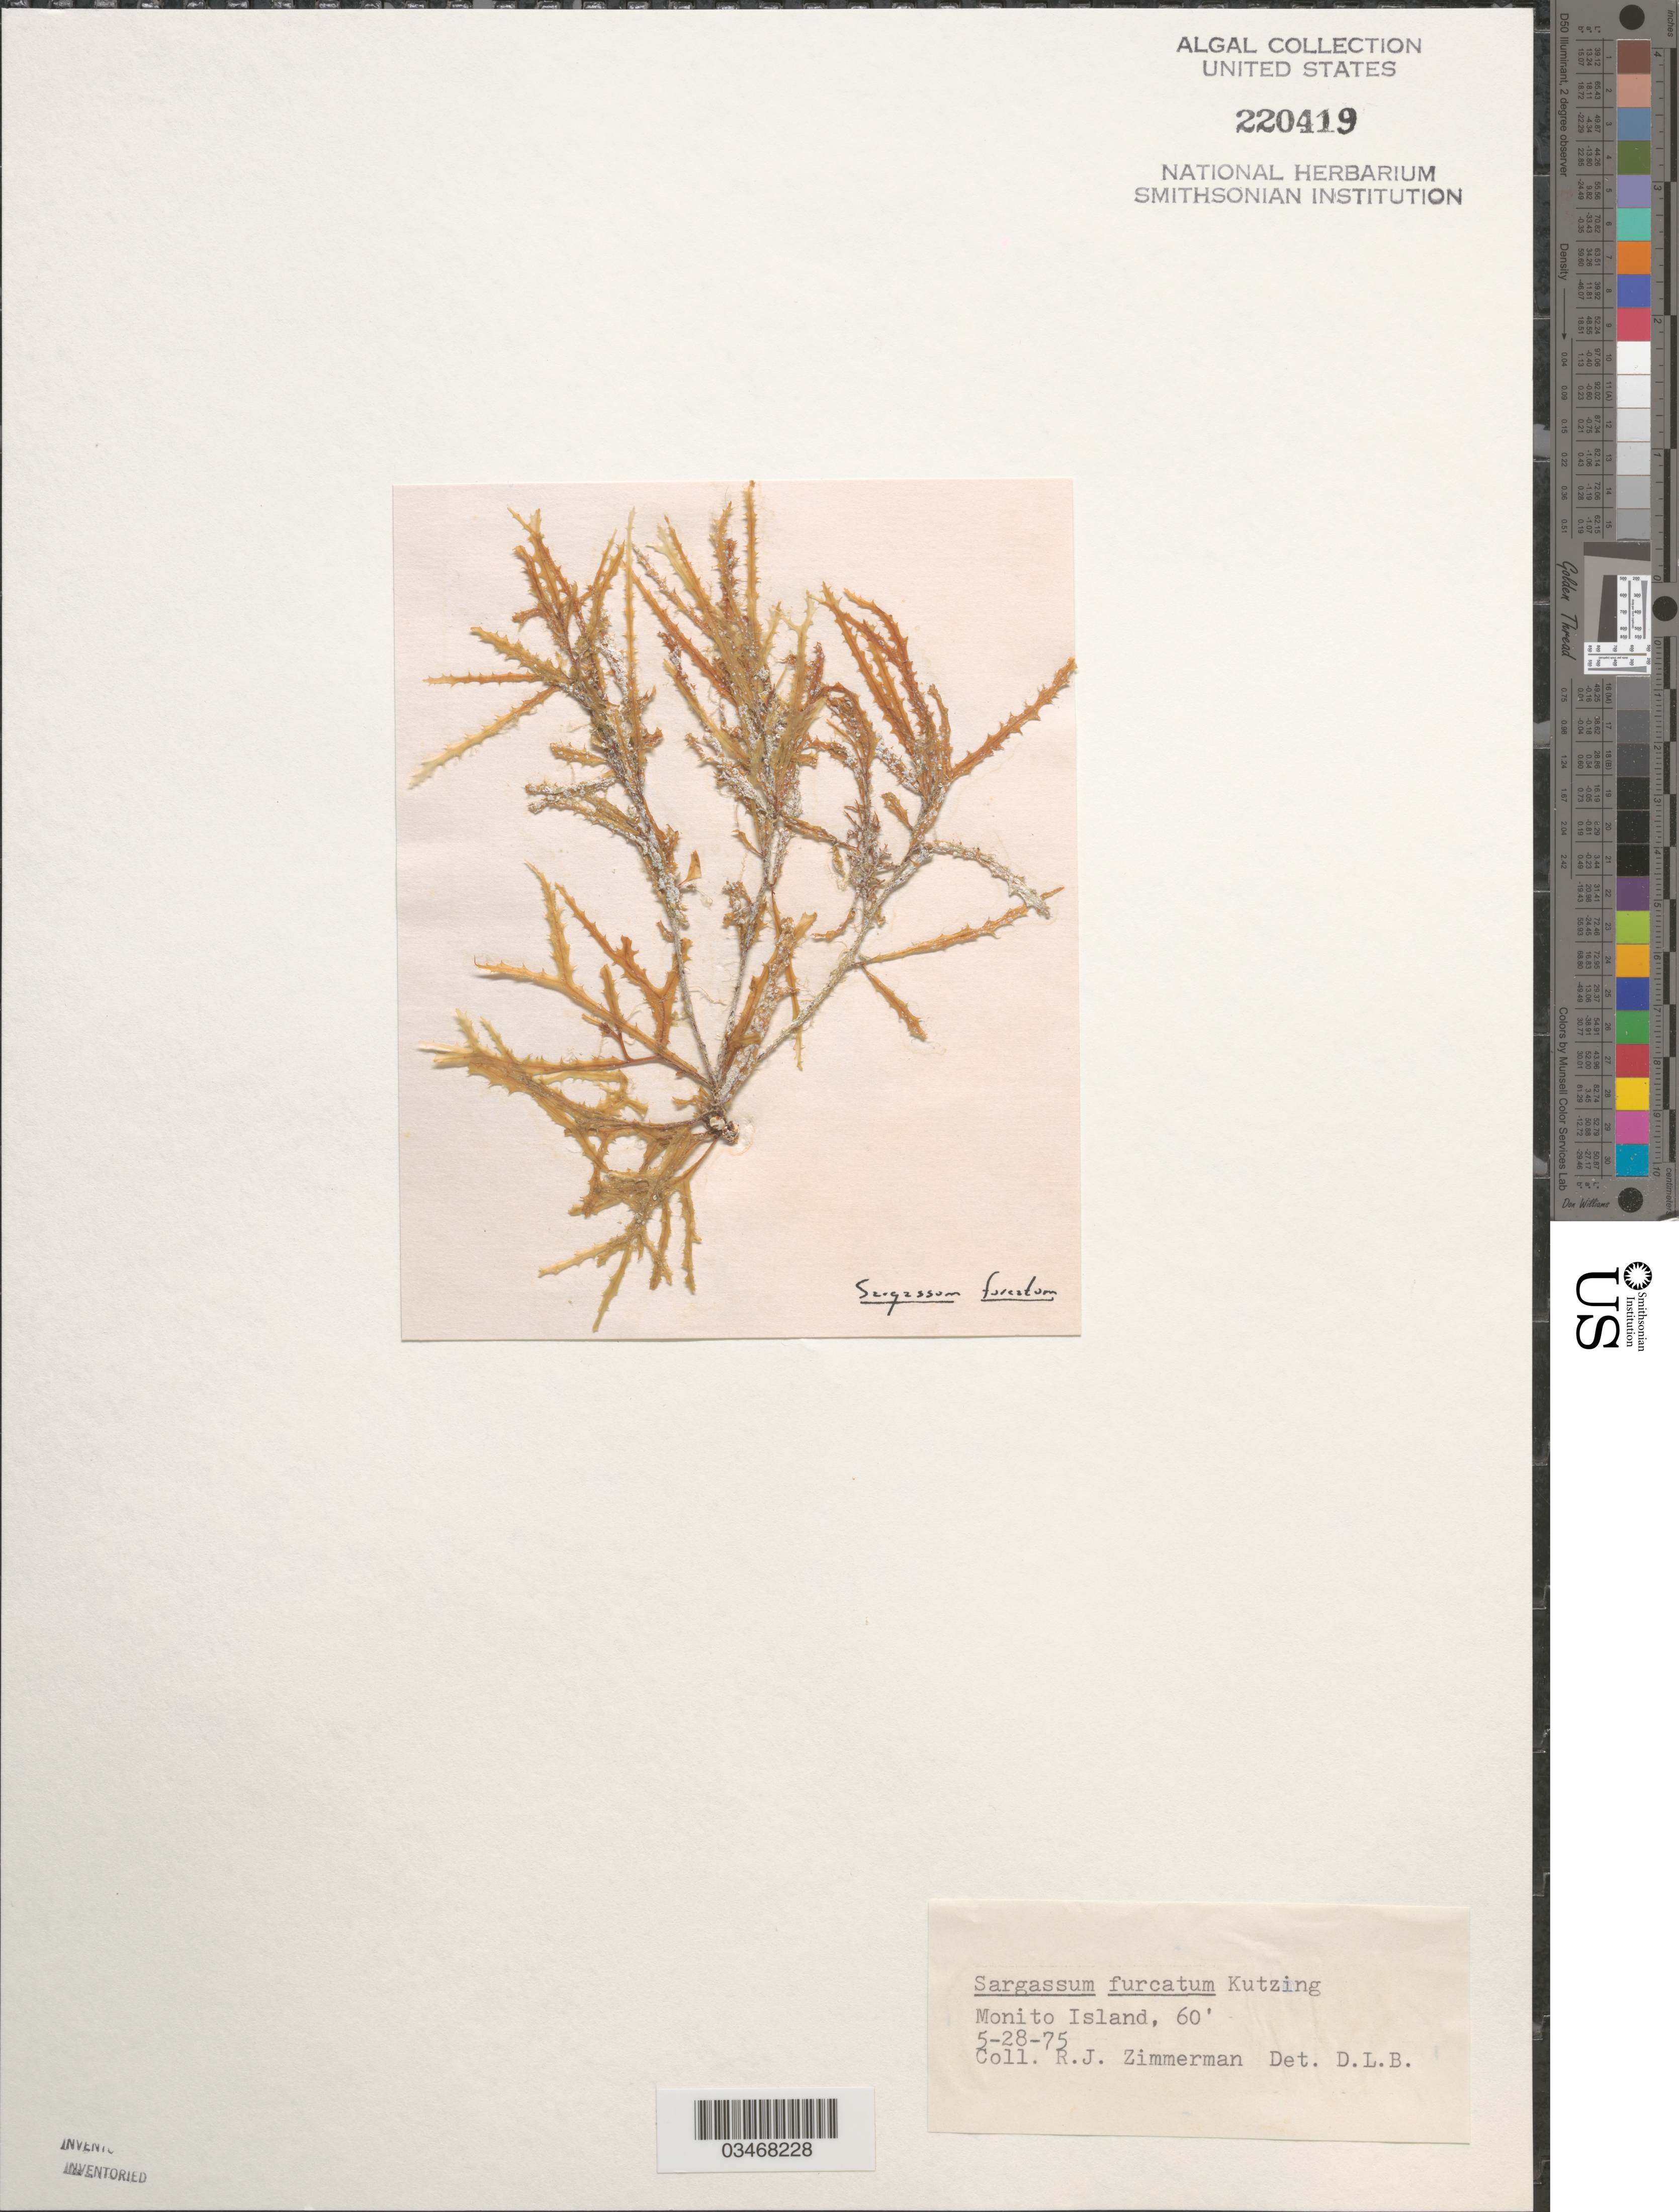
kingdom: Chromista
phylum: Ochrophyta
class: Phaeophyceae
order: Fucales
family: Sargassaceae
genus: Sargassum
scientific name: Sargassum furcatum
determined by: Ballantine, D. L.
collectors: R. J. Zimmerman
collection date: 1975-05-28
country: Puerto Rico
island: Monito Island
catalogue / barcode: US 220419